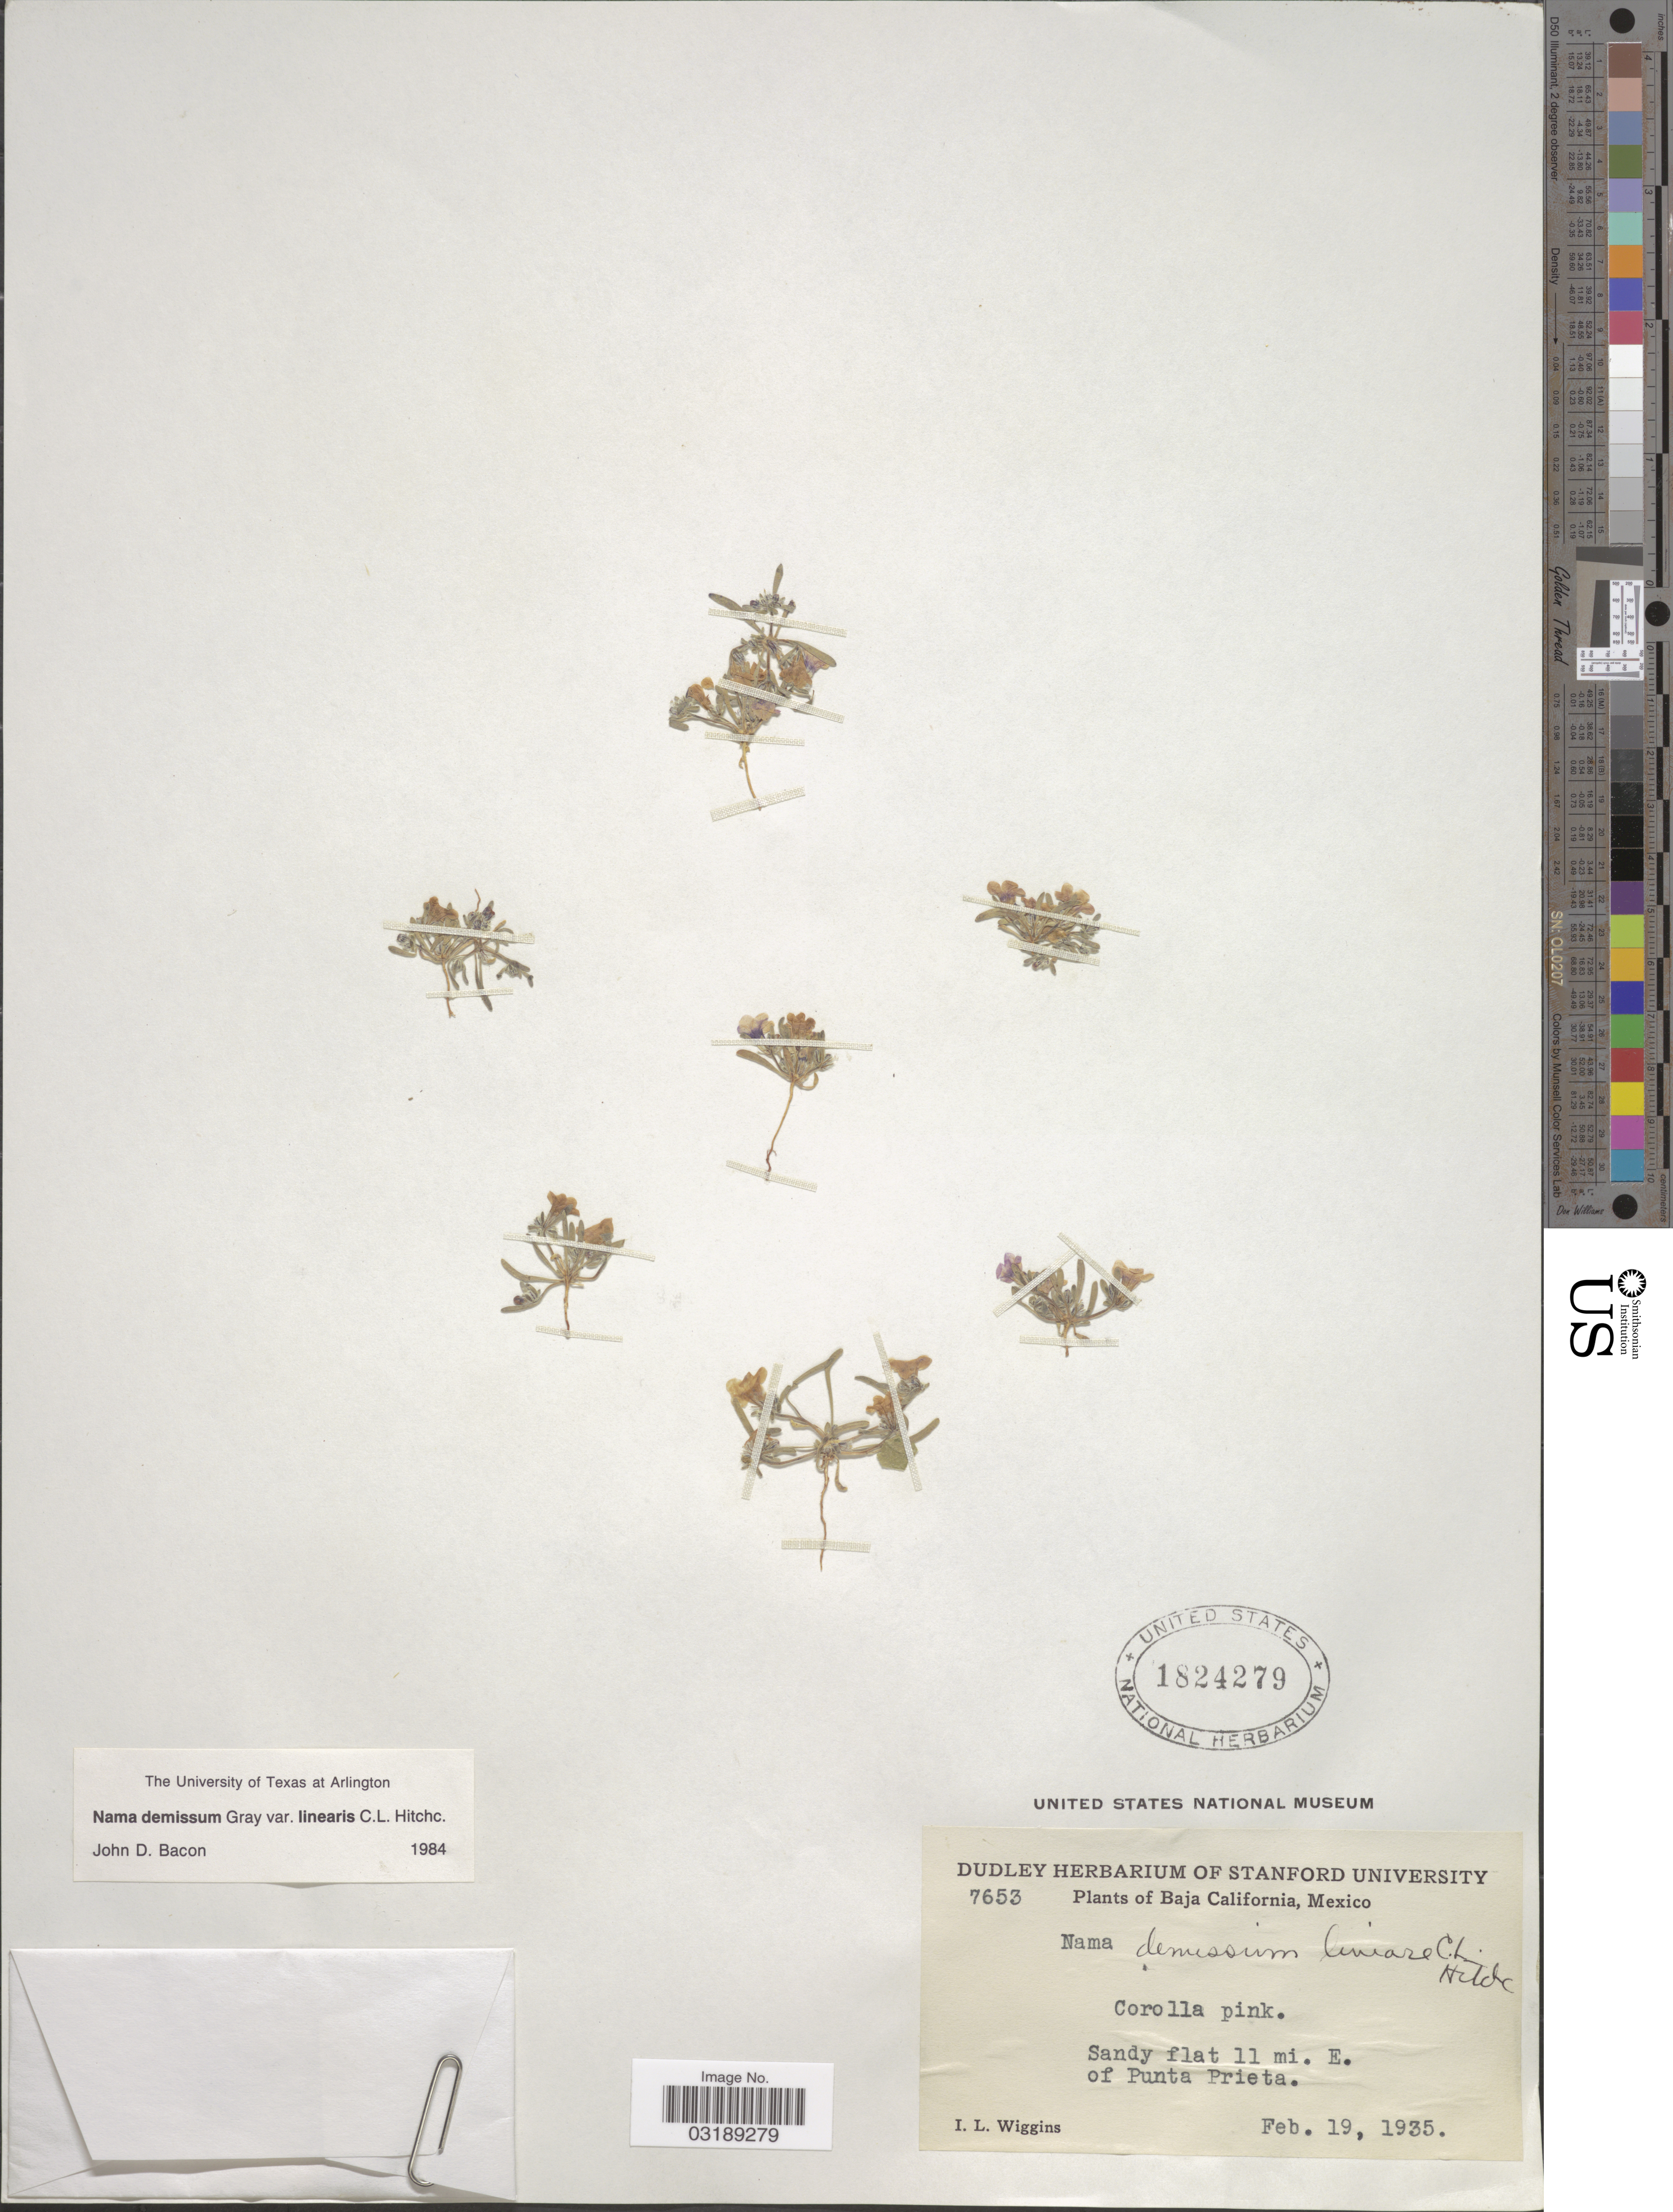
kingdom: Plantae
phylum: Tracheophyta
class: Magnoliopsida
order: Boraginales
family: Namaceae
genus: Nama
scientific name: Nama demissa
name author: A. Gray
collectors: I. L. Wiggins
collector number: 7653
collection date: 1935-02-19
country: Mexico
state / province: Baja California Norte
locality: Sandy flat 11 mi. E. of Punta Prieta.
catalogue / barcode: US 1824279